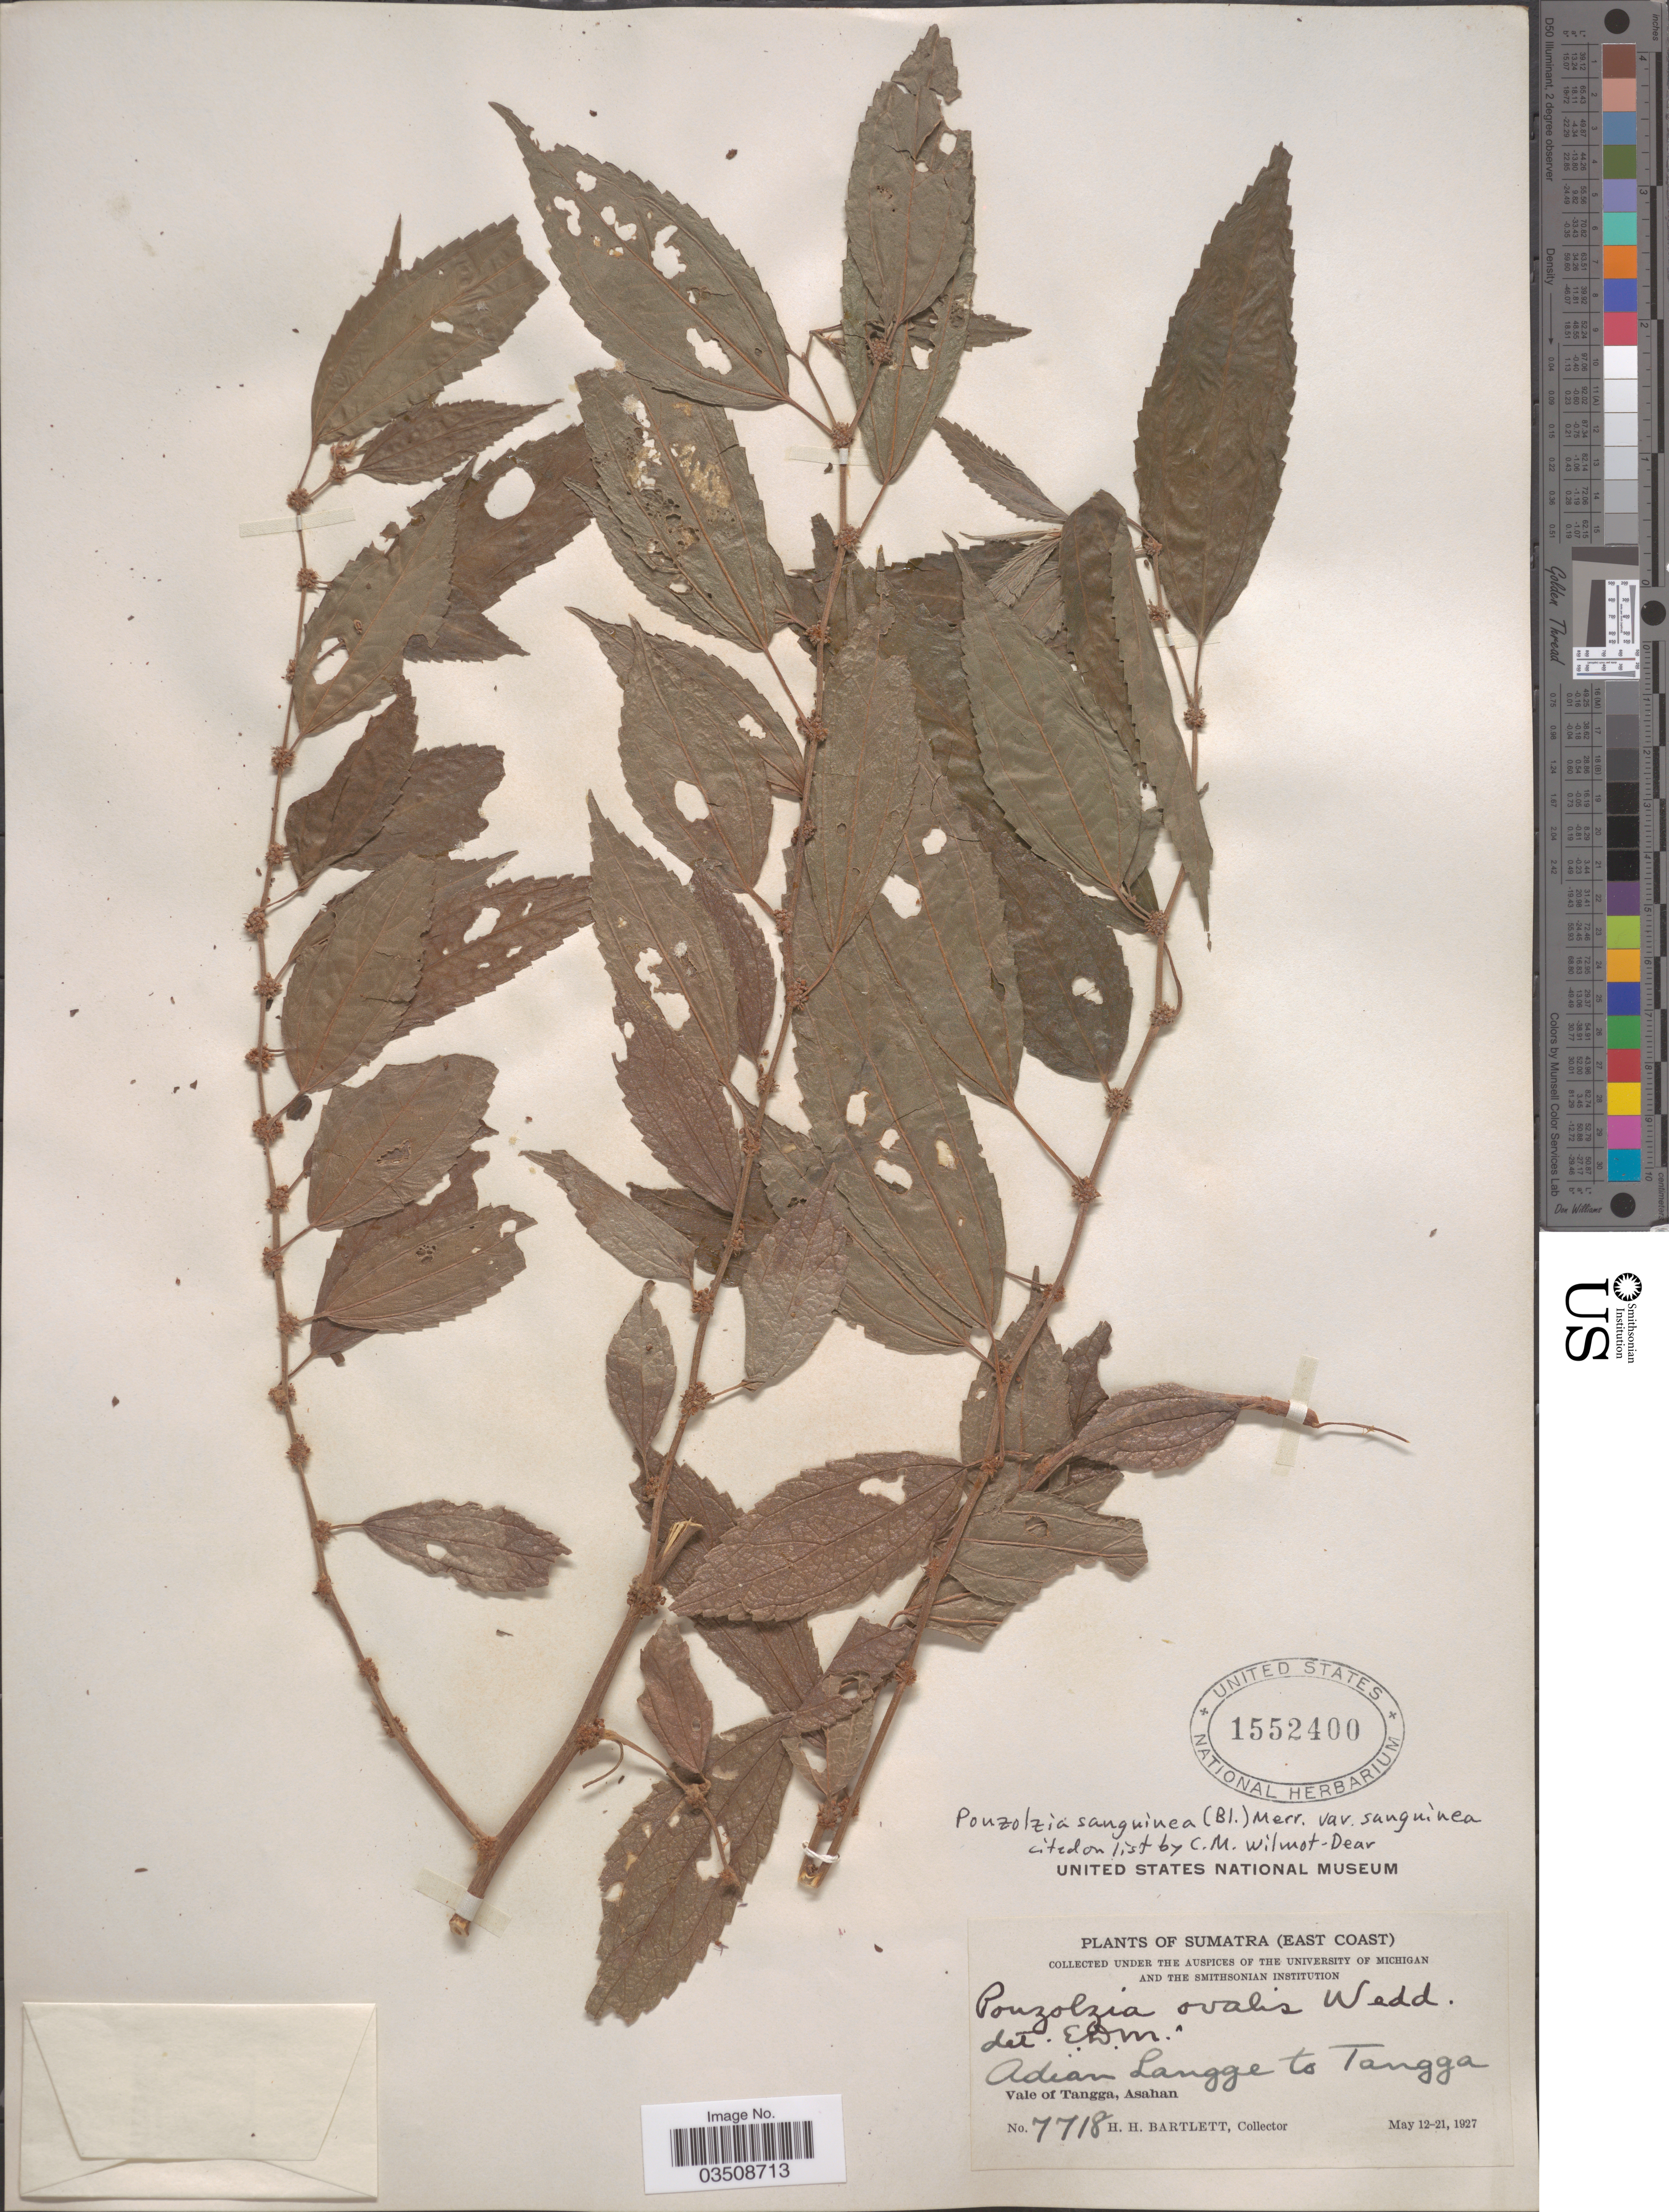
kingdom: Plantae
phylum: Tracheophyta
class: Magnoliopsida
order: Rosales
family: Urticaceae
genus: Pouzolzia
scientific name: Pouzolzia sanguinea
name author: (Blume) Merr.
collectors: H. H. Bartlett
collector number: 7718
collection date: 1927-05-12/1927-05-21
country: Indonesia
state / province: Sumatra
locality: Sumatra (East Coast). Adian Langge to Tangga. Vale of Tangga, Asahan.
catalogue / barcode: US 1552400